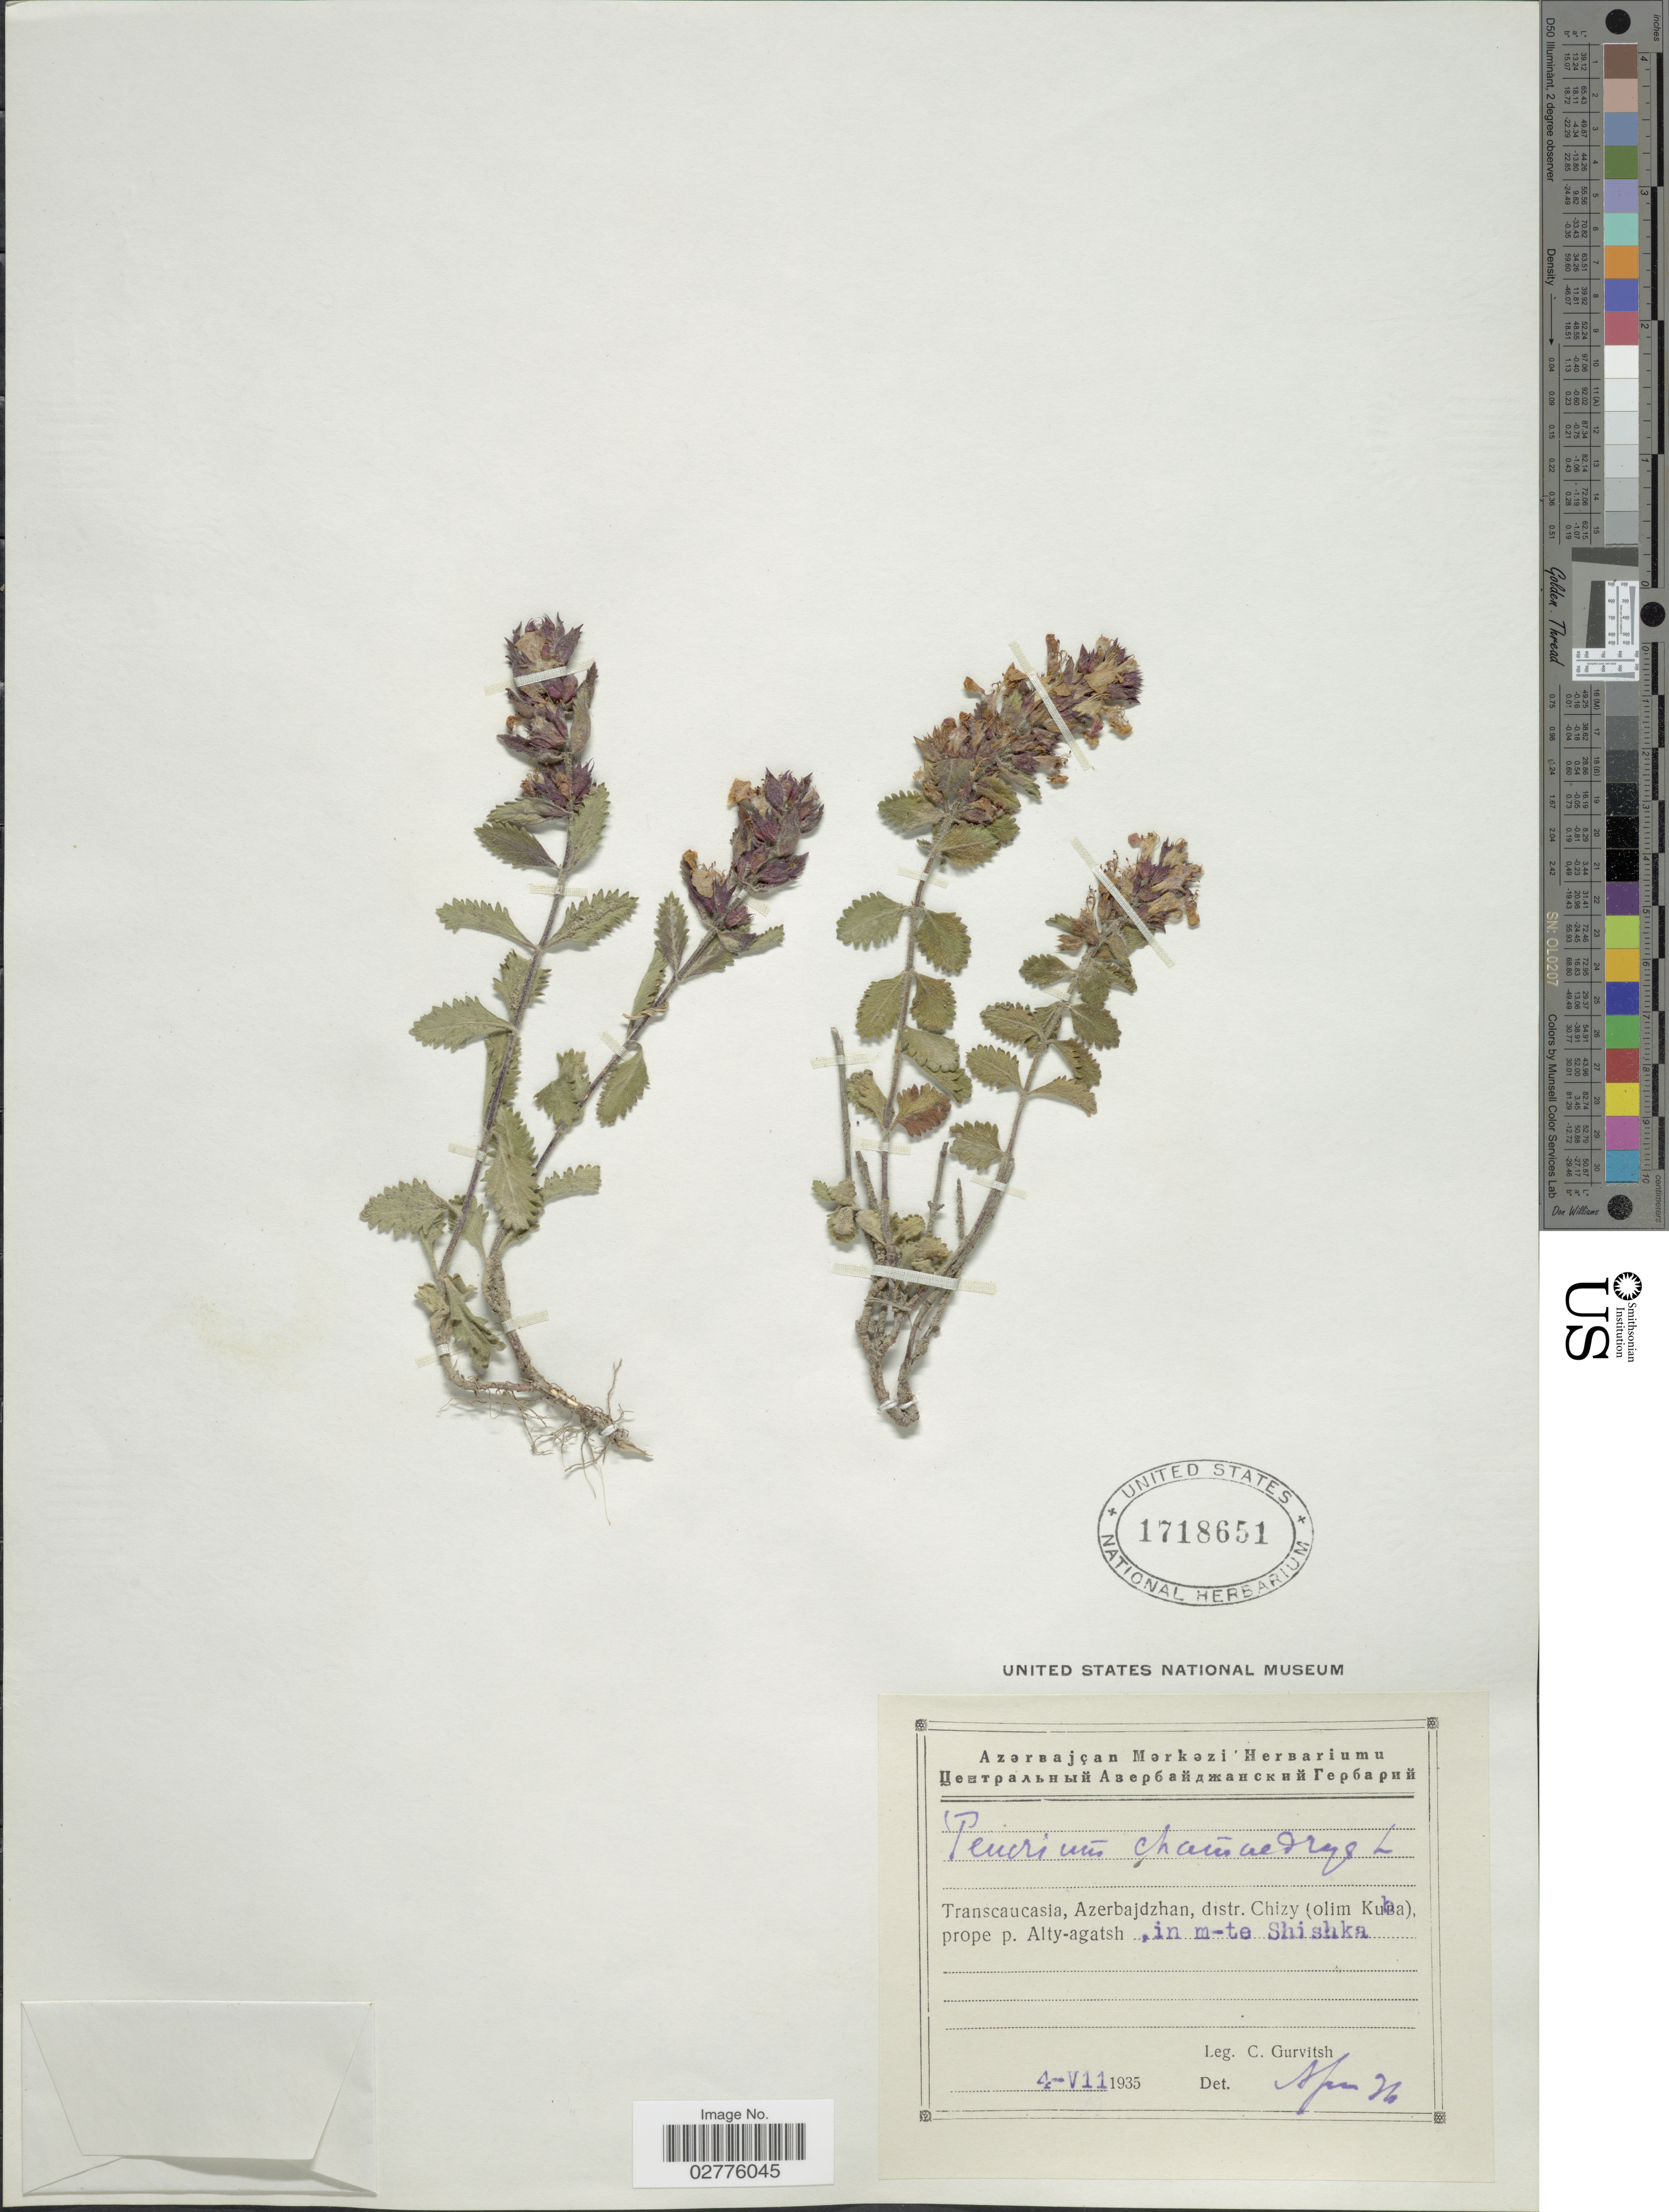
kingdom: Plantae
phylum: Tracheophyta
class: Magnoliopsida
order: Lamiales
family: Lamiaceae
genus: Teucrium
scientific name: Teucrium chamaedrys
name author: L.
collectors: C. Gurvitsh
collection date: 1935-07-04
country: Azerbaijan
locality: Transcaucasia, Azerbajdzhan, distr. Chizy (olim Kuba), prope p. Alty-agatsh, in m-te Shishka.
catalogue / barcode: US 1718651